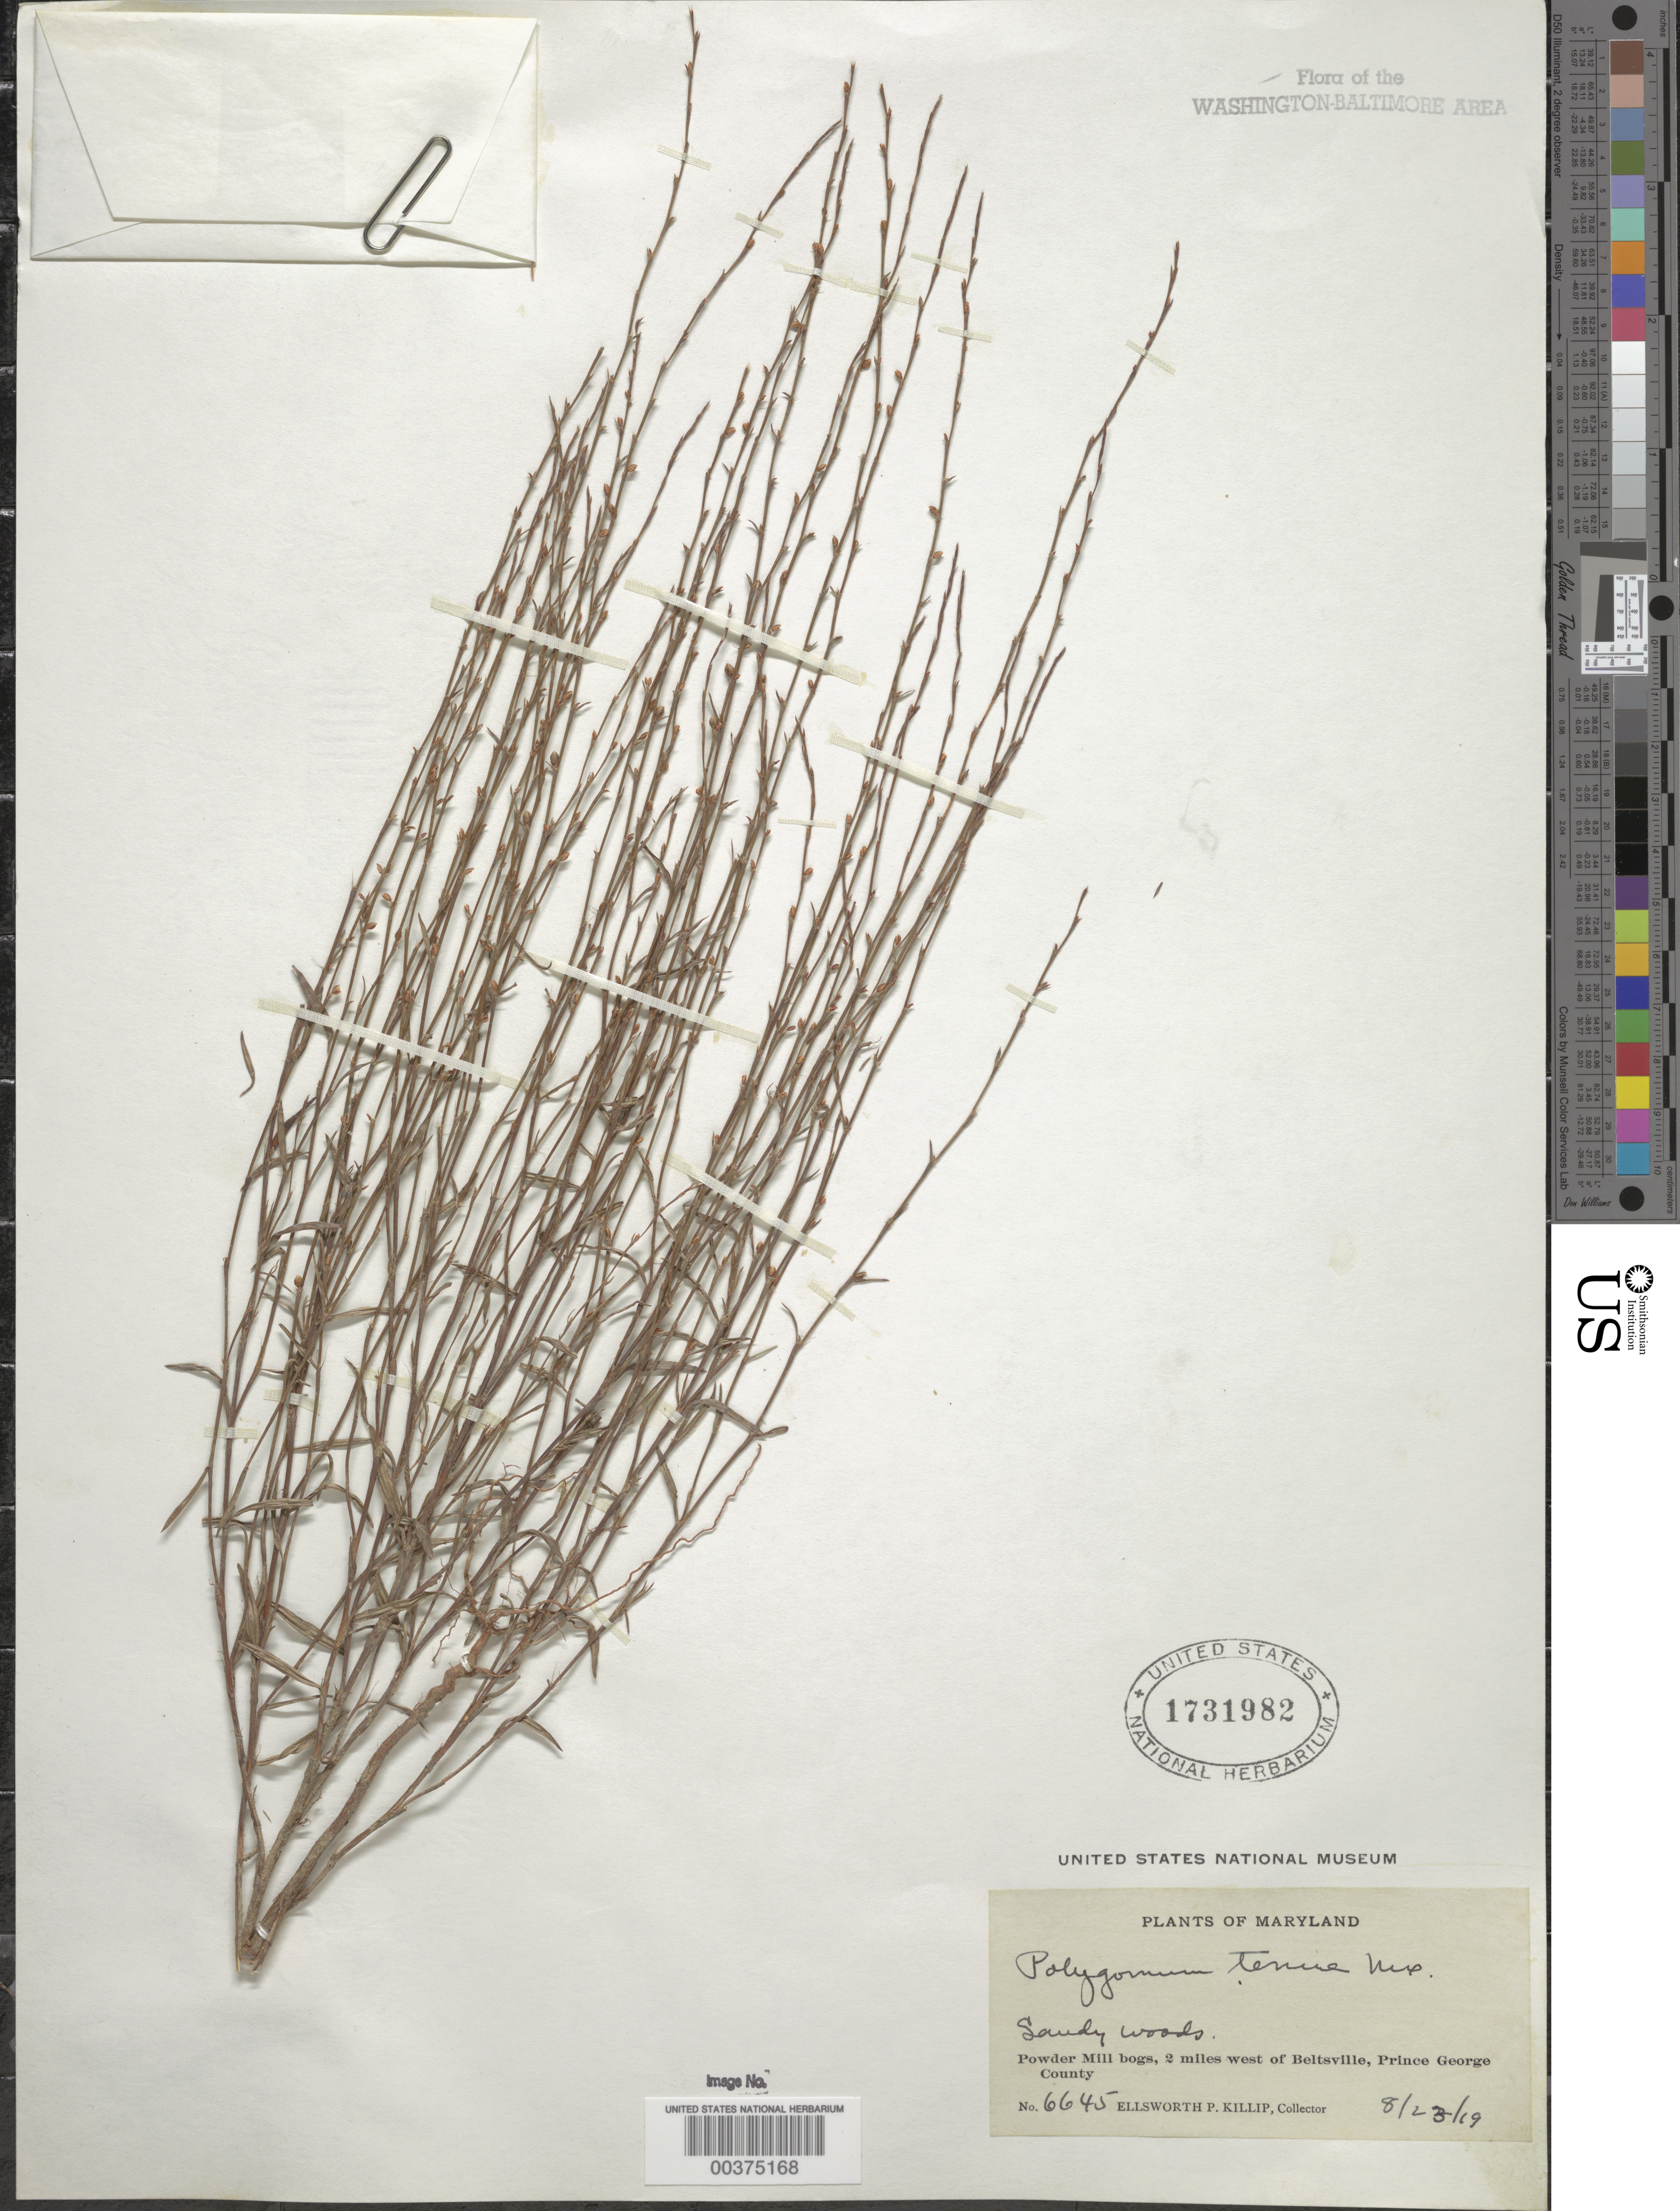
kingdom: Plantae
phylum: Tracheophyta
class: Magnoliopsida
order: Caryophyllales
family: Polygonaceae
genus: Polygonum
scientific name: Polygonum tenue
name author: F. Michx.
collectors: E. P. Killip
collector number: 6645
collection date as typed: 23 Aug 1919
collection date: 1919-08-23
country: United States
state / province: Maryland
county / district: Prince George's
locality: Powder Mill Bogs, west of Beltsville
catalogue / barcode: US 1731982